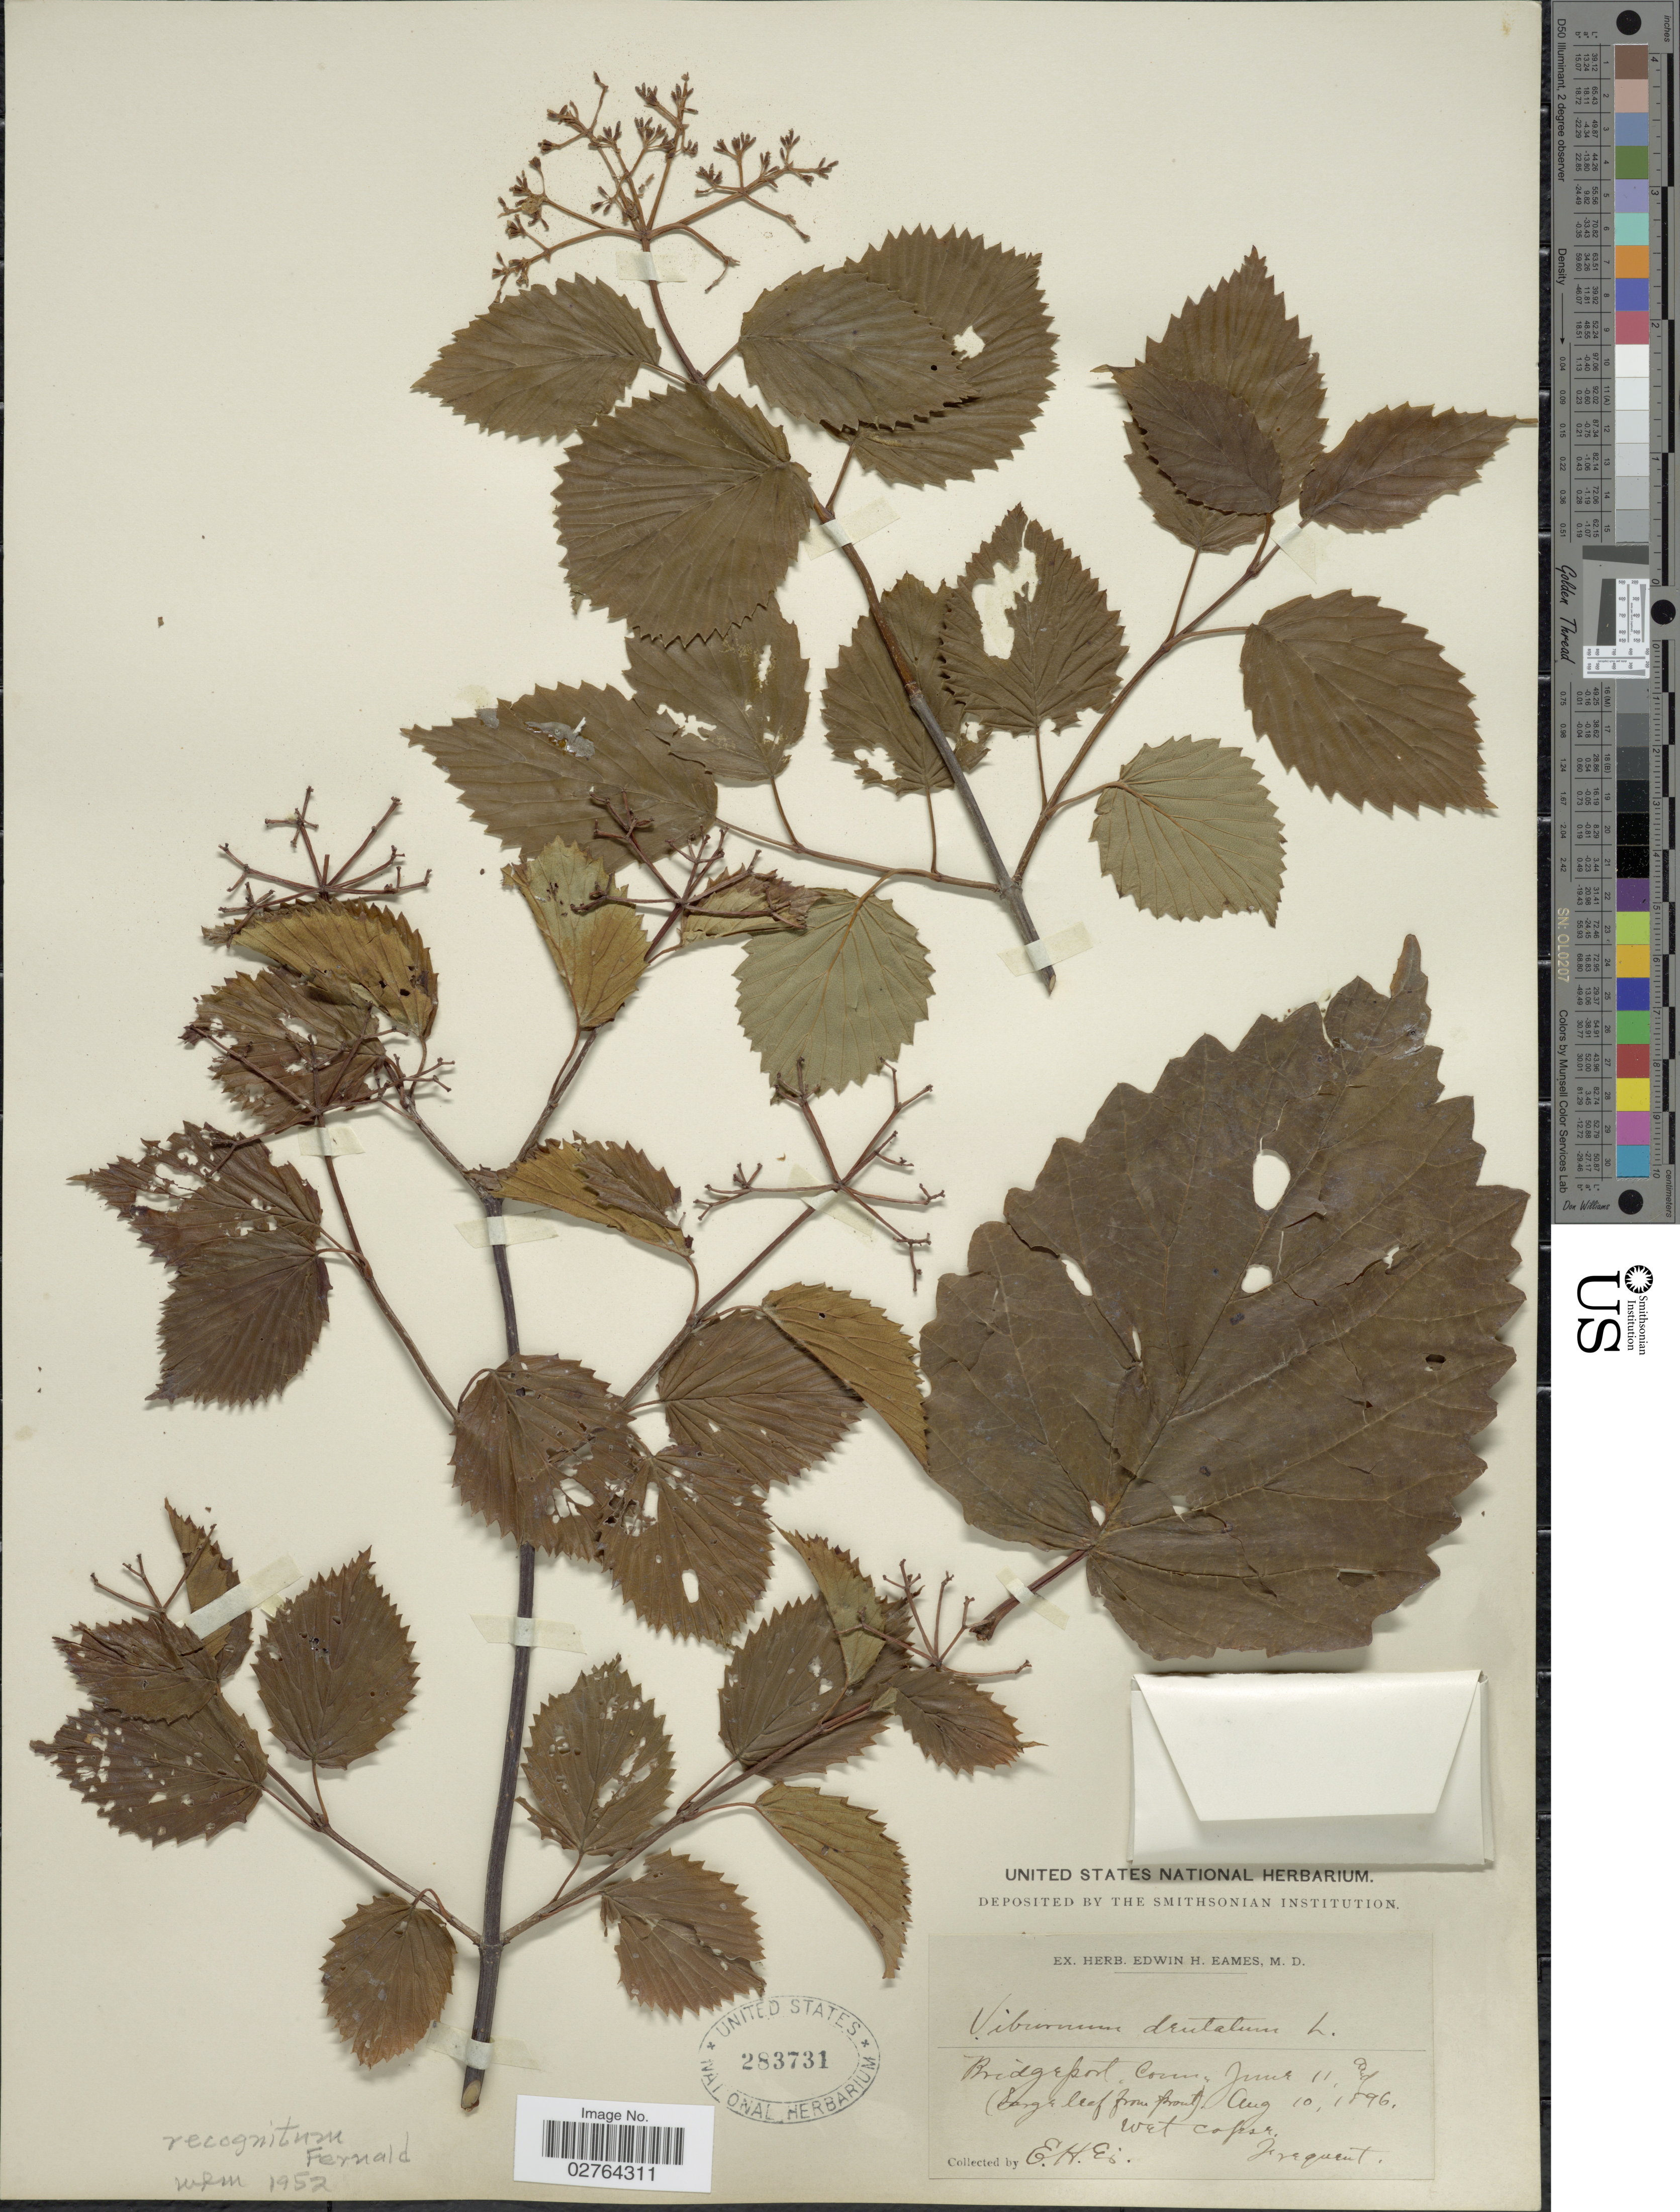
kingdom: Plantae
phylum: Tracheophyta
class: Magnoliopsida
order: Dipsacales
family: Viburnaceae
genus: Viburnum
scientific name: Viburnum recognitum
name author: Fernald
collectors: E. H. Eames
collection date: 1896-06-11/1896-08-10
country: United States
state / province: Connecticut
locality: Bridgeport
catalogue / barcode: US 283731